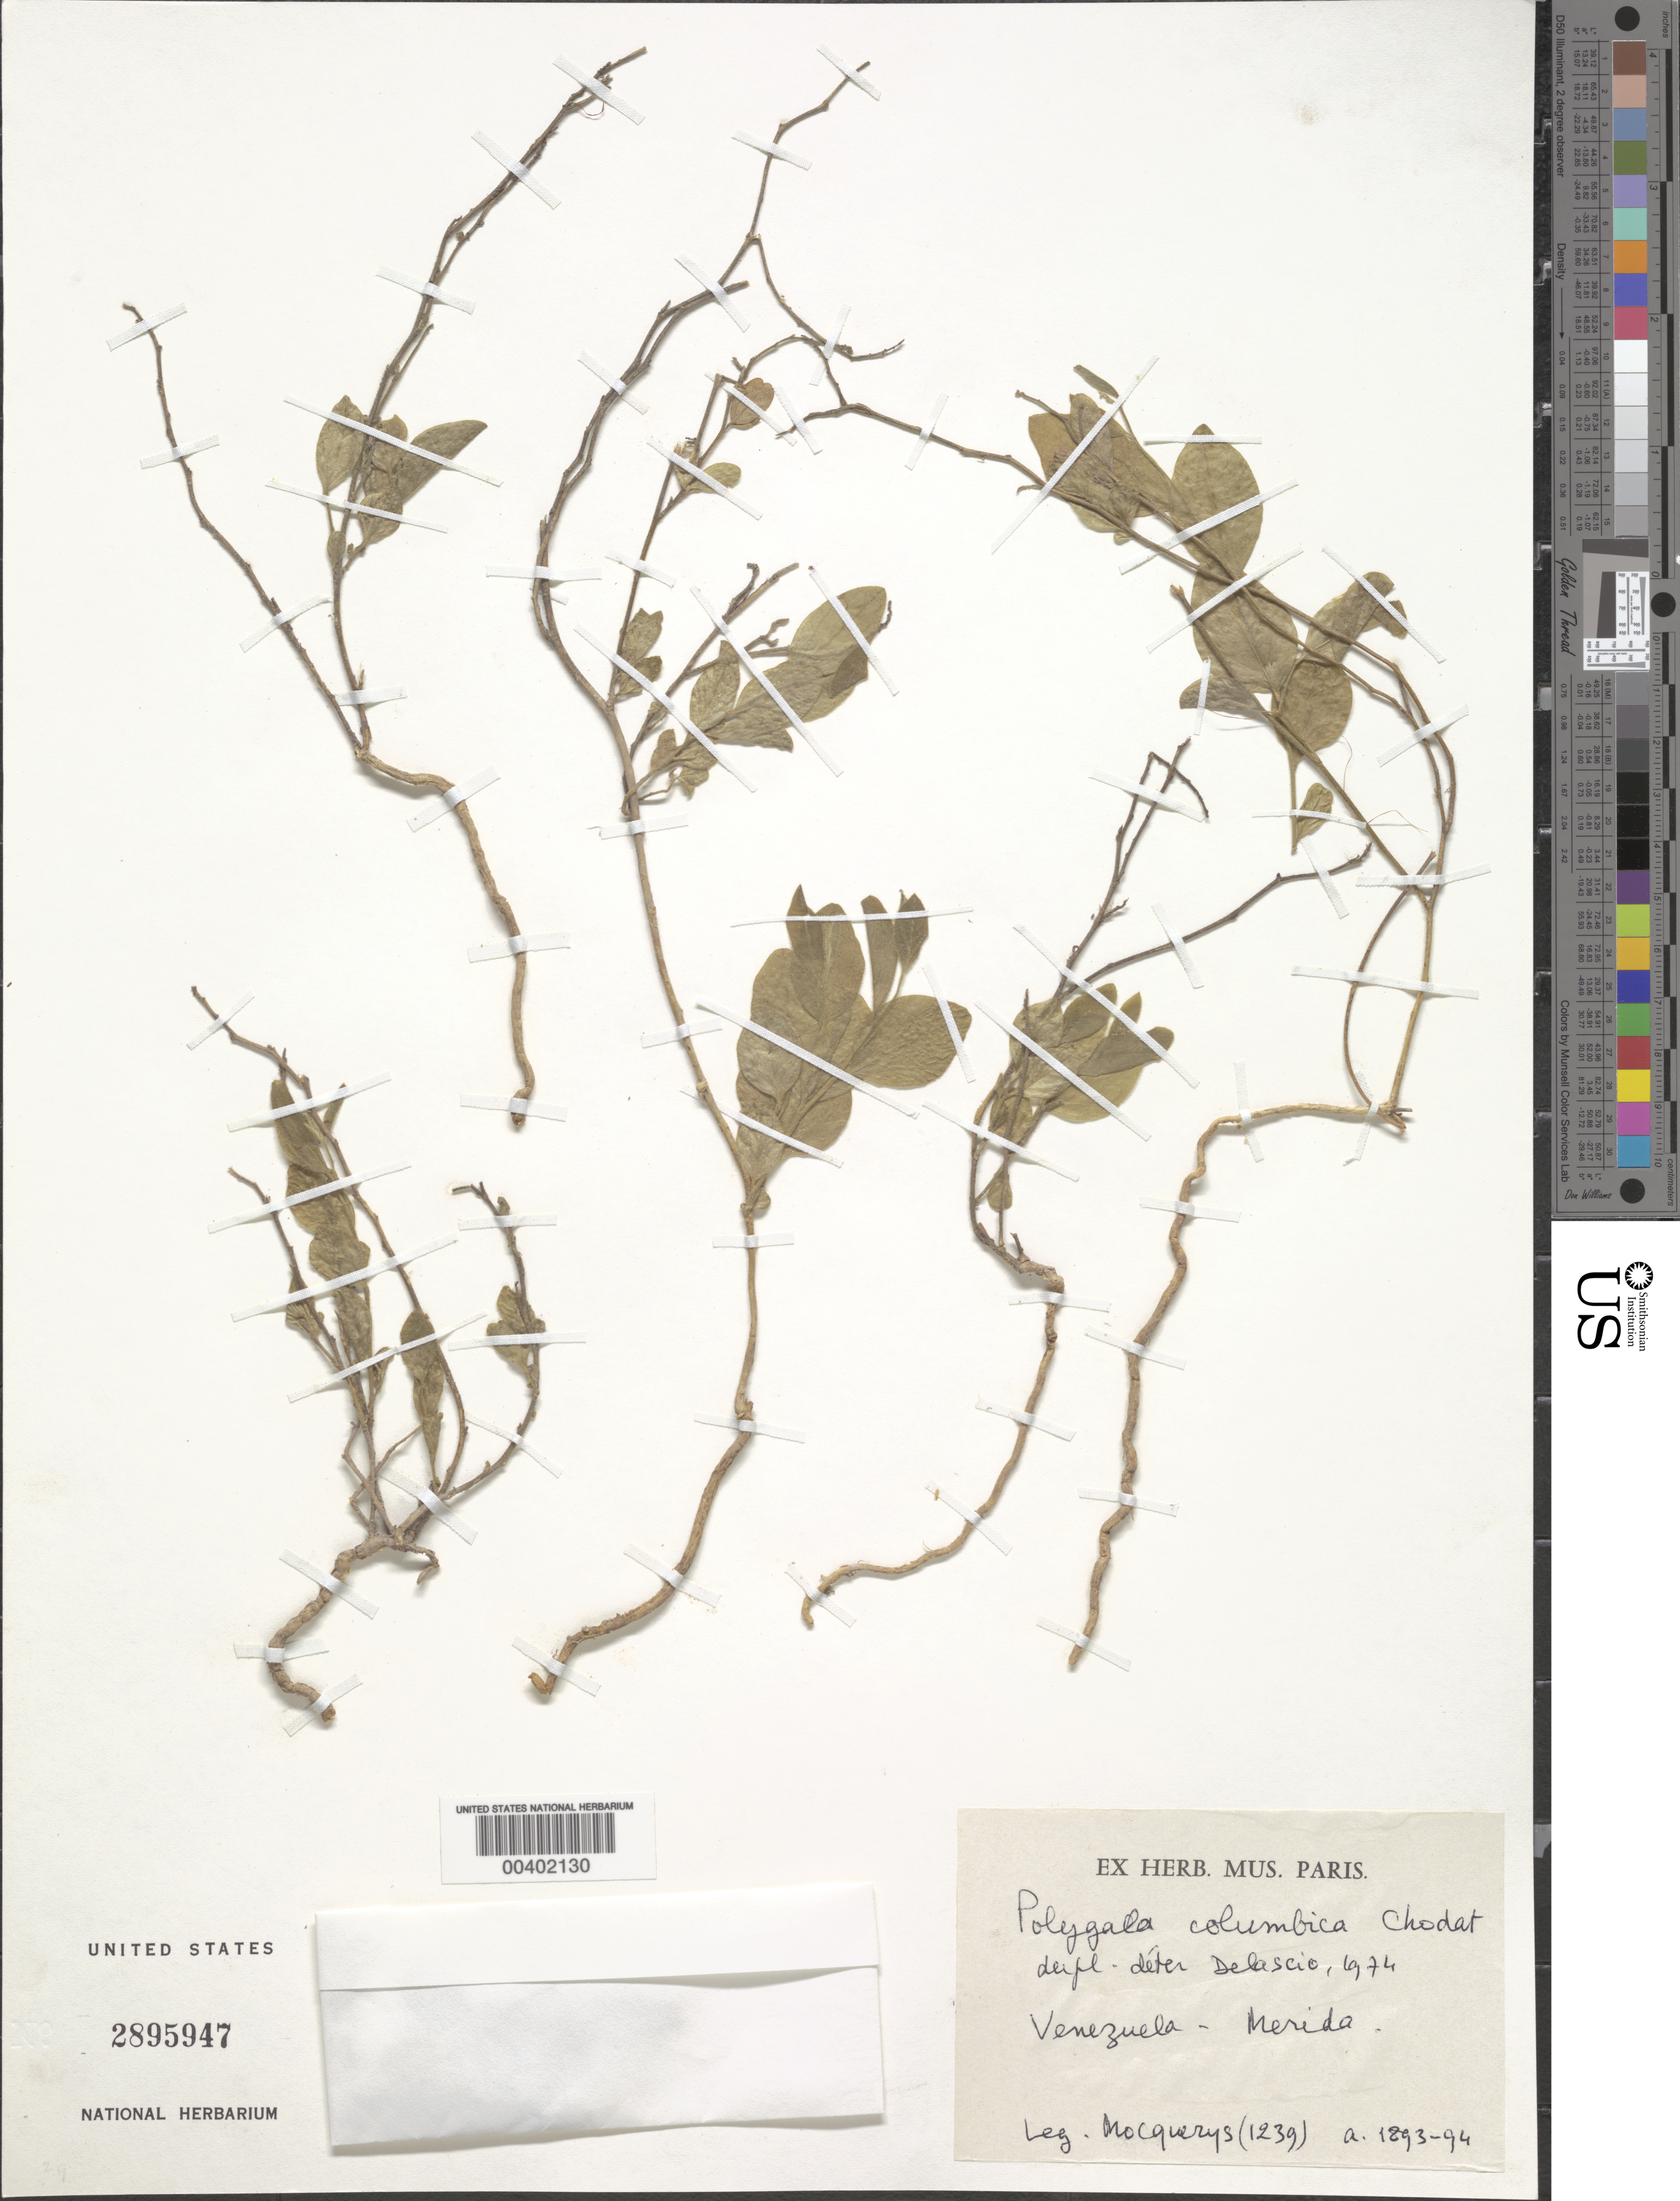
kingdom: Plantae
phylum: Tracheophyta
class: Magnoliopsida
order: Fabales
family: Polygalaceae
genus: Hebecarpa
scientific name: Hebecarpa caracasana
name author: (Kunth) J.R. Abbott & J.F.B. Pastore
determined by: Strong, Mark T., (BOT), Smithsonian Institution - National Museum of Natural History (UNITED STATES)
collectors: A. Mocquerys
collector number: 1239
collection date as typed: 1893 to -- --- 1894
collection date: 1893/1894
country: Venezuela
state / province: Mérida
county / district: Libertador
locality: Mérida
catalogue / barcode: US 2895947